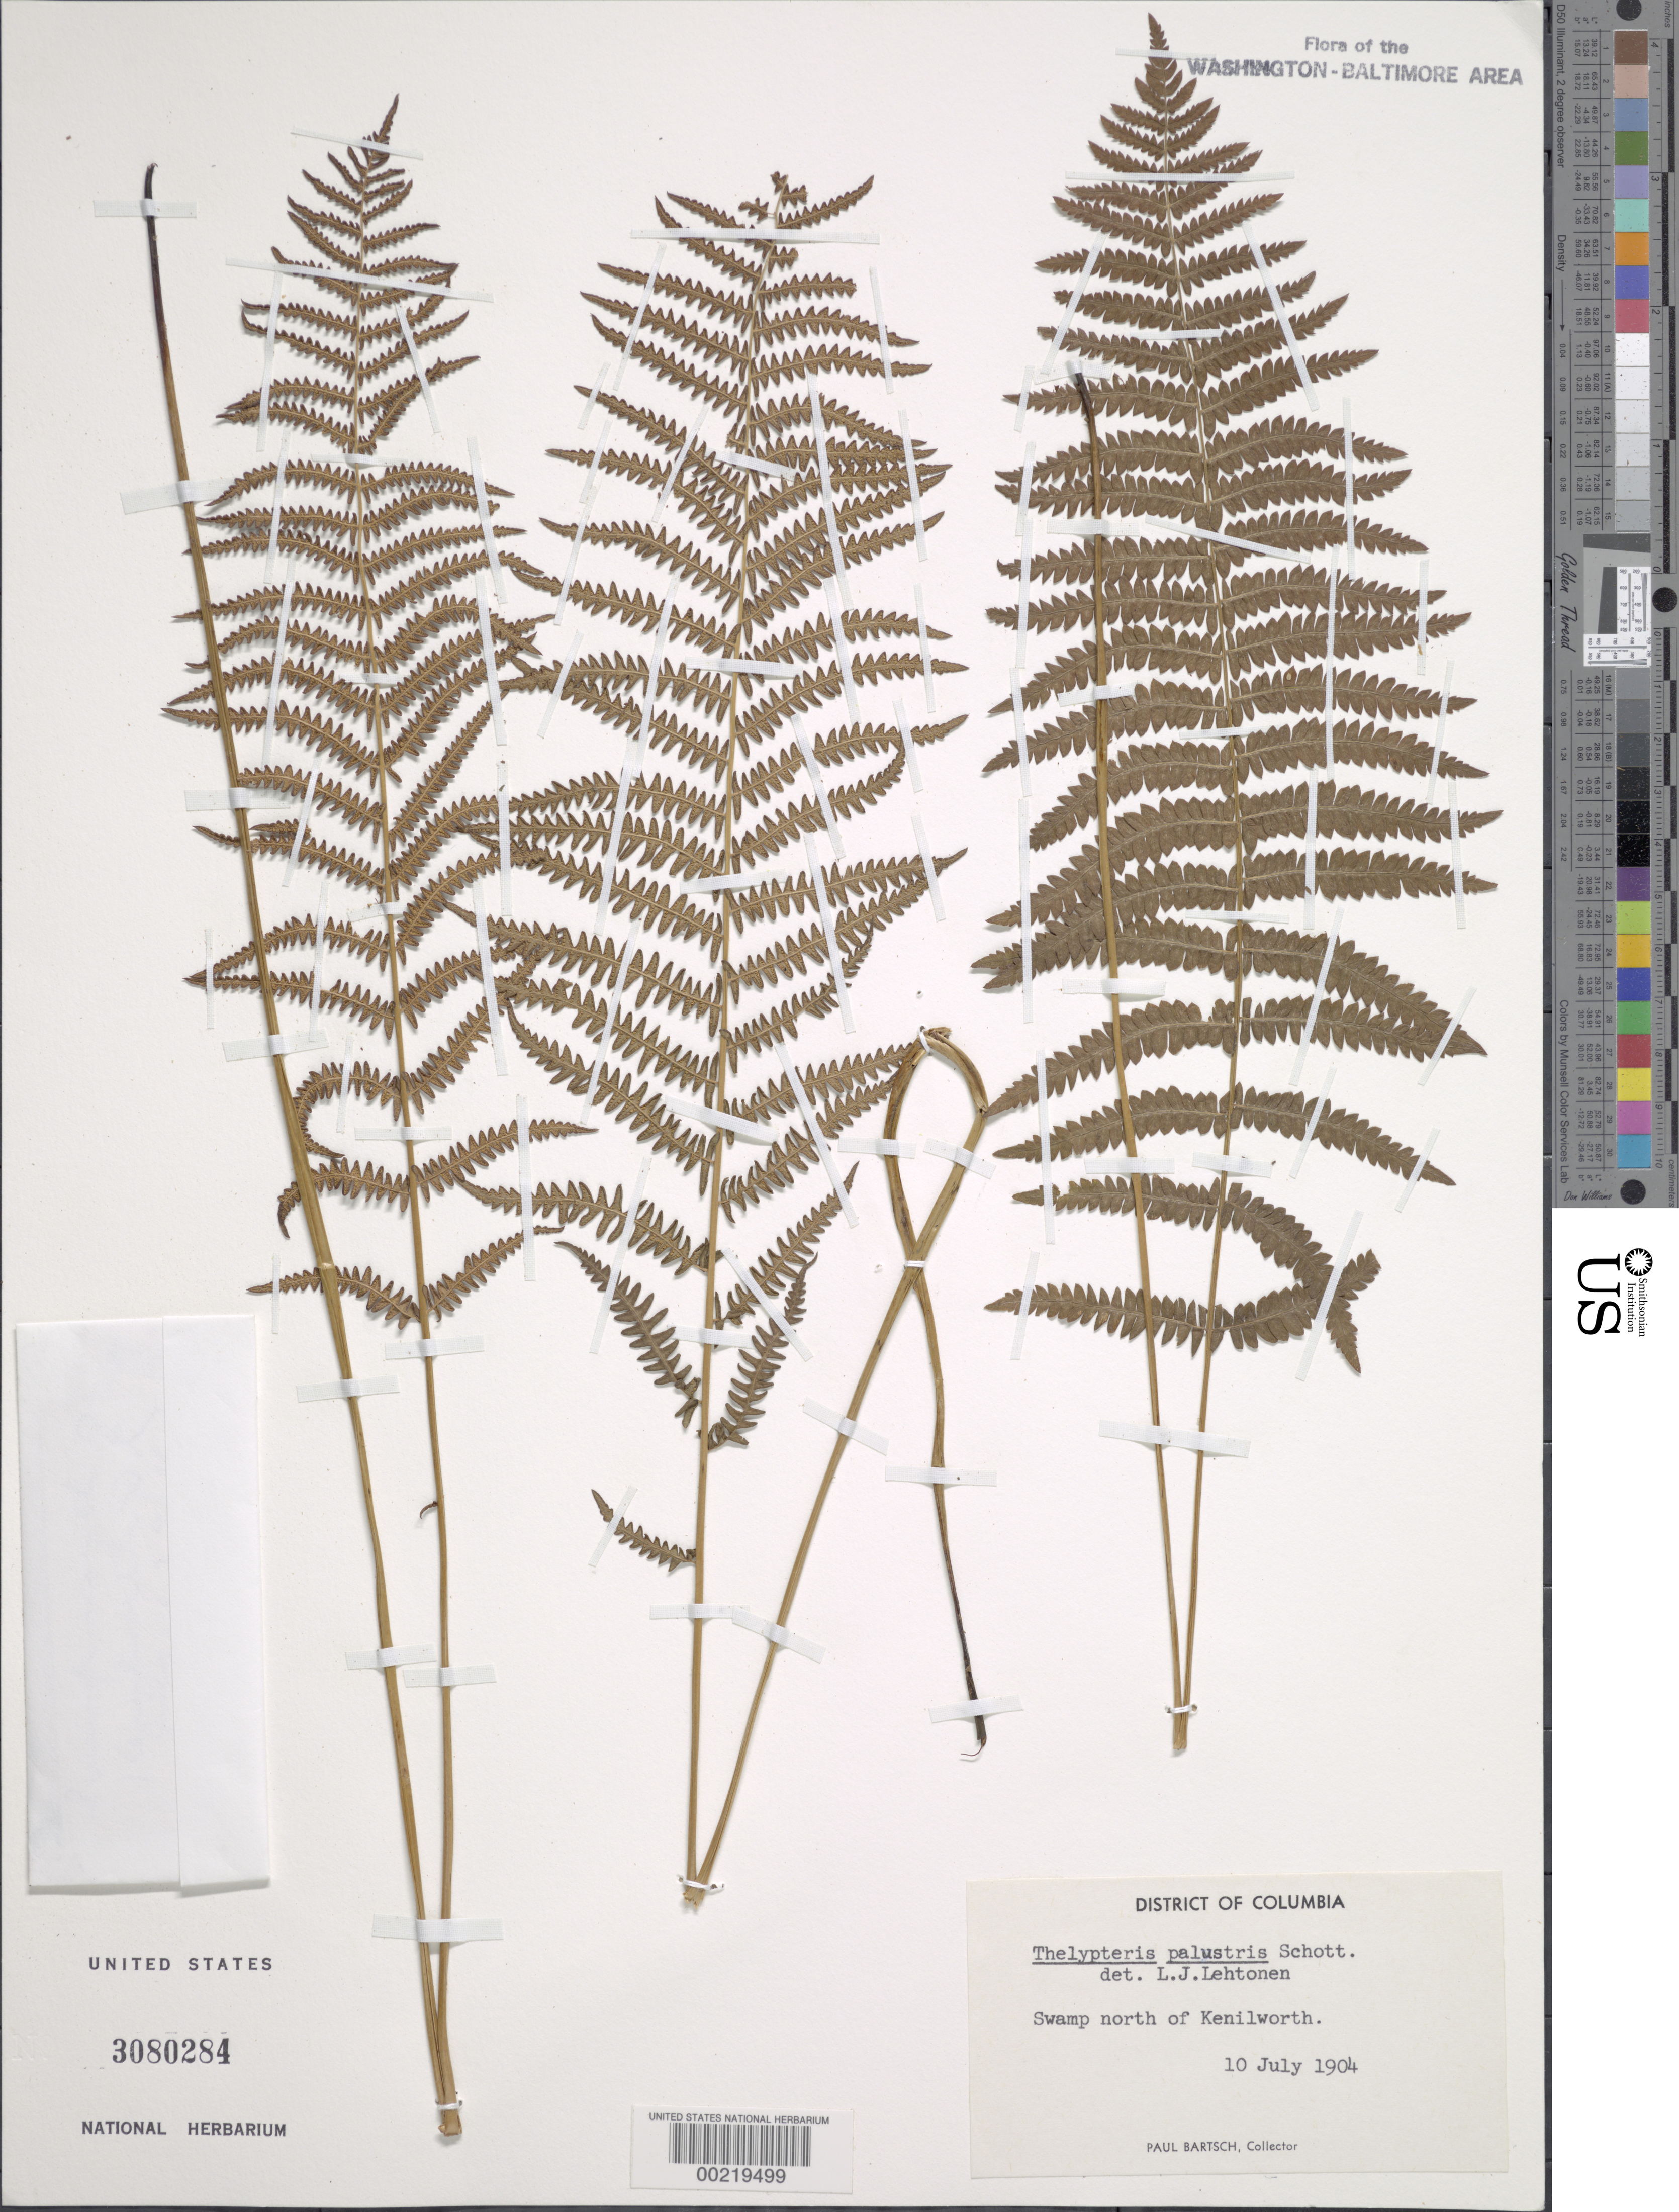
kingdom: Plantae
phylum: Tracheophyta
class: Polypodiopsida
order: Polypodiales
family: Thelypteridaceae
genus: Thelypteris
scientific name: Thelypteris palustris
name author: (Salisb.) Schott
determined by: Lehtonen, L.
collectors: P. Bartsch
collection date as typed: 10 Jul 1904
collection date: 1904-07-10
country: United States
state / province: District of Columbia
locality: North of Kenilworth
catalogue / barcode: US 3080284